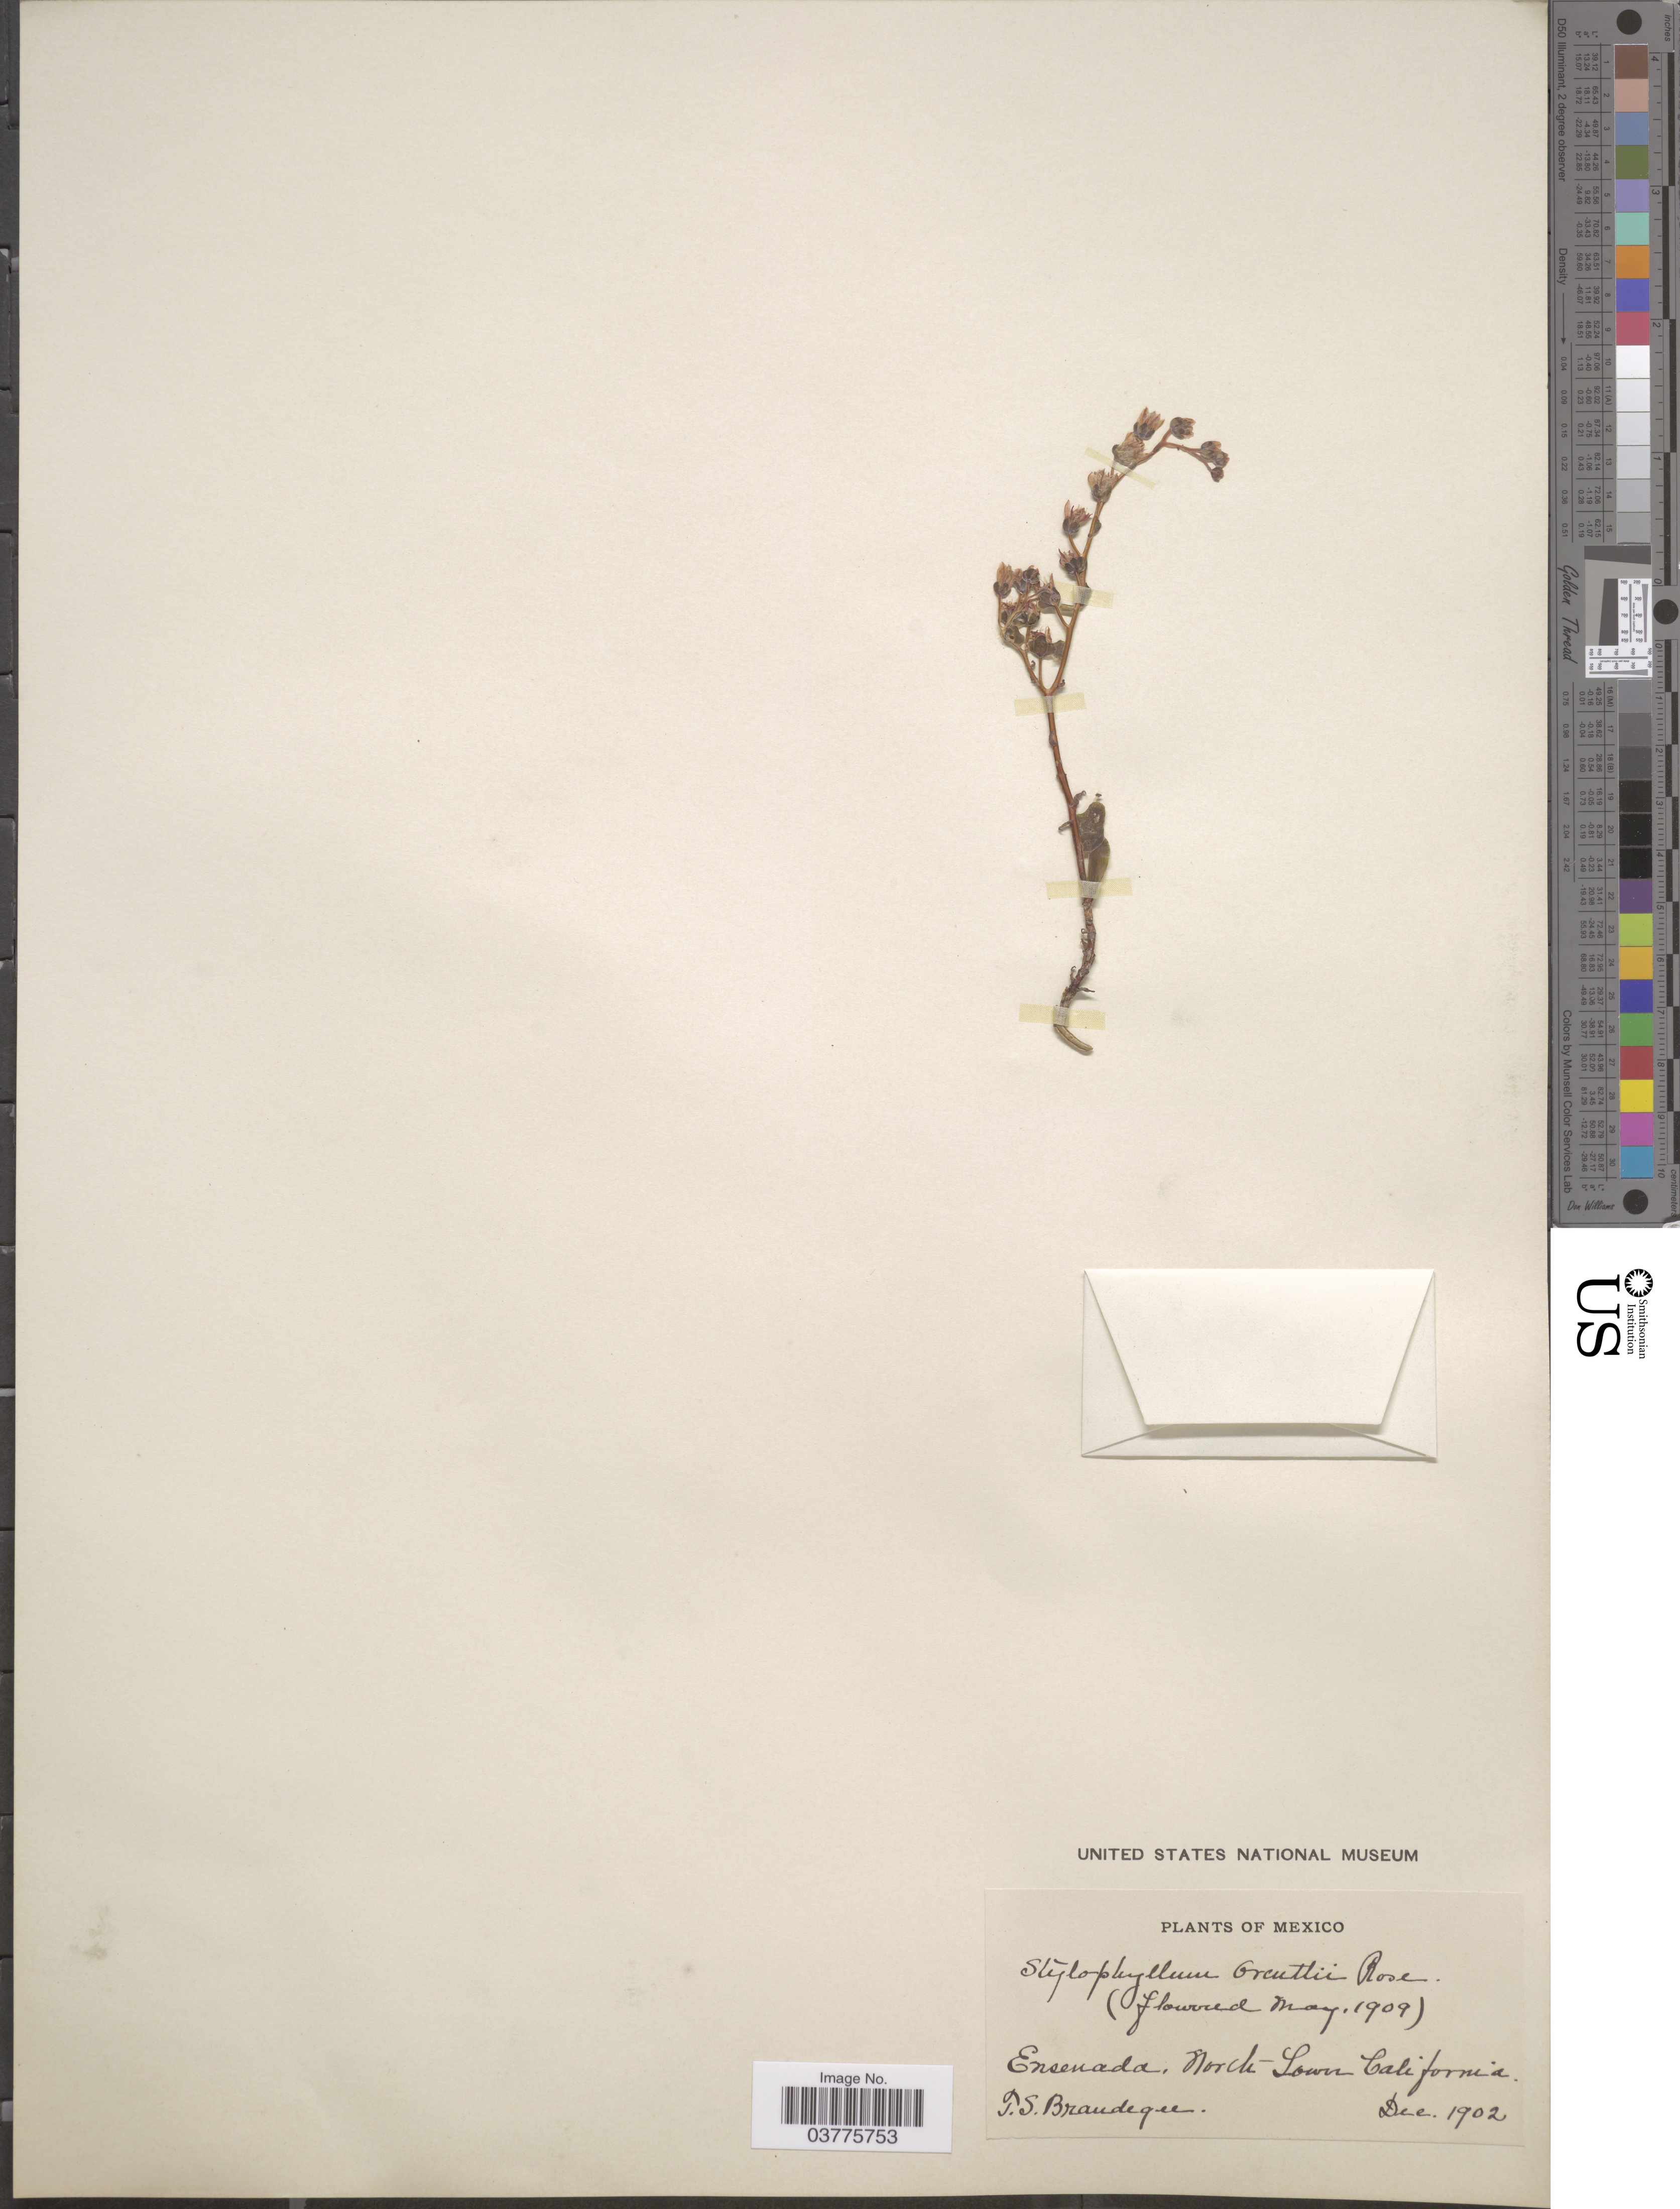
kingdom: Plantae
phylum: Tracheophyta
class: Magnoliopsida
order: Saxifragales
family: Crassulaceae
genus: Dudleya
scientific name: Dudleya attenuata subsp. orcuttii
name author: (Rose) Moran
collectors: T. S. Brandegee (herbarium)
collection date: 1902-12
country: Mexico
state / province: Baja California Norte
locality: Ensenada, North Lower California.